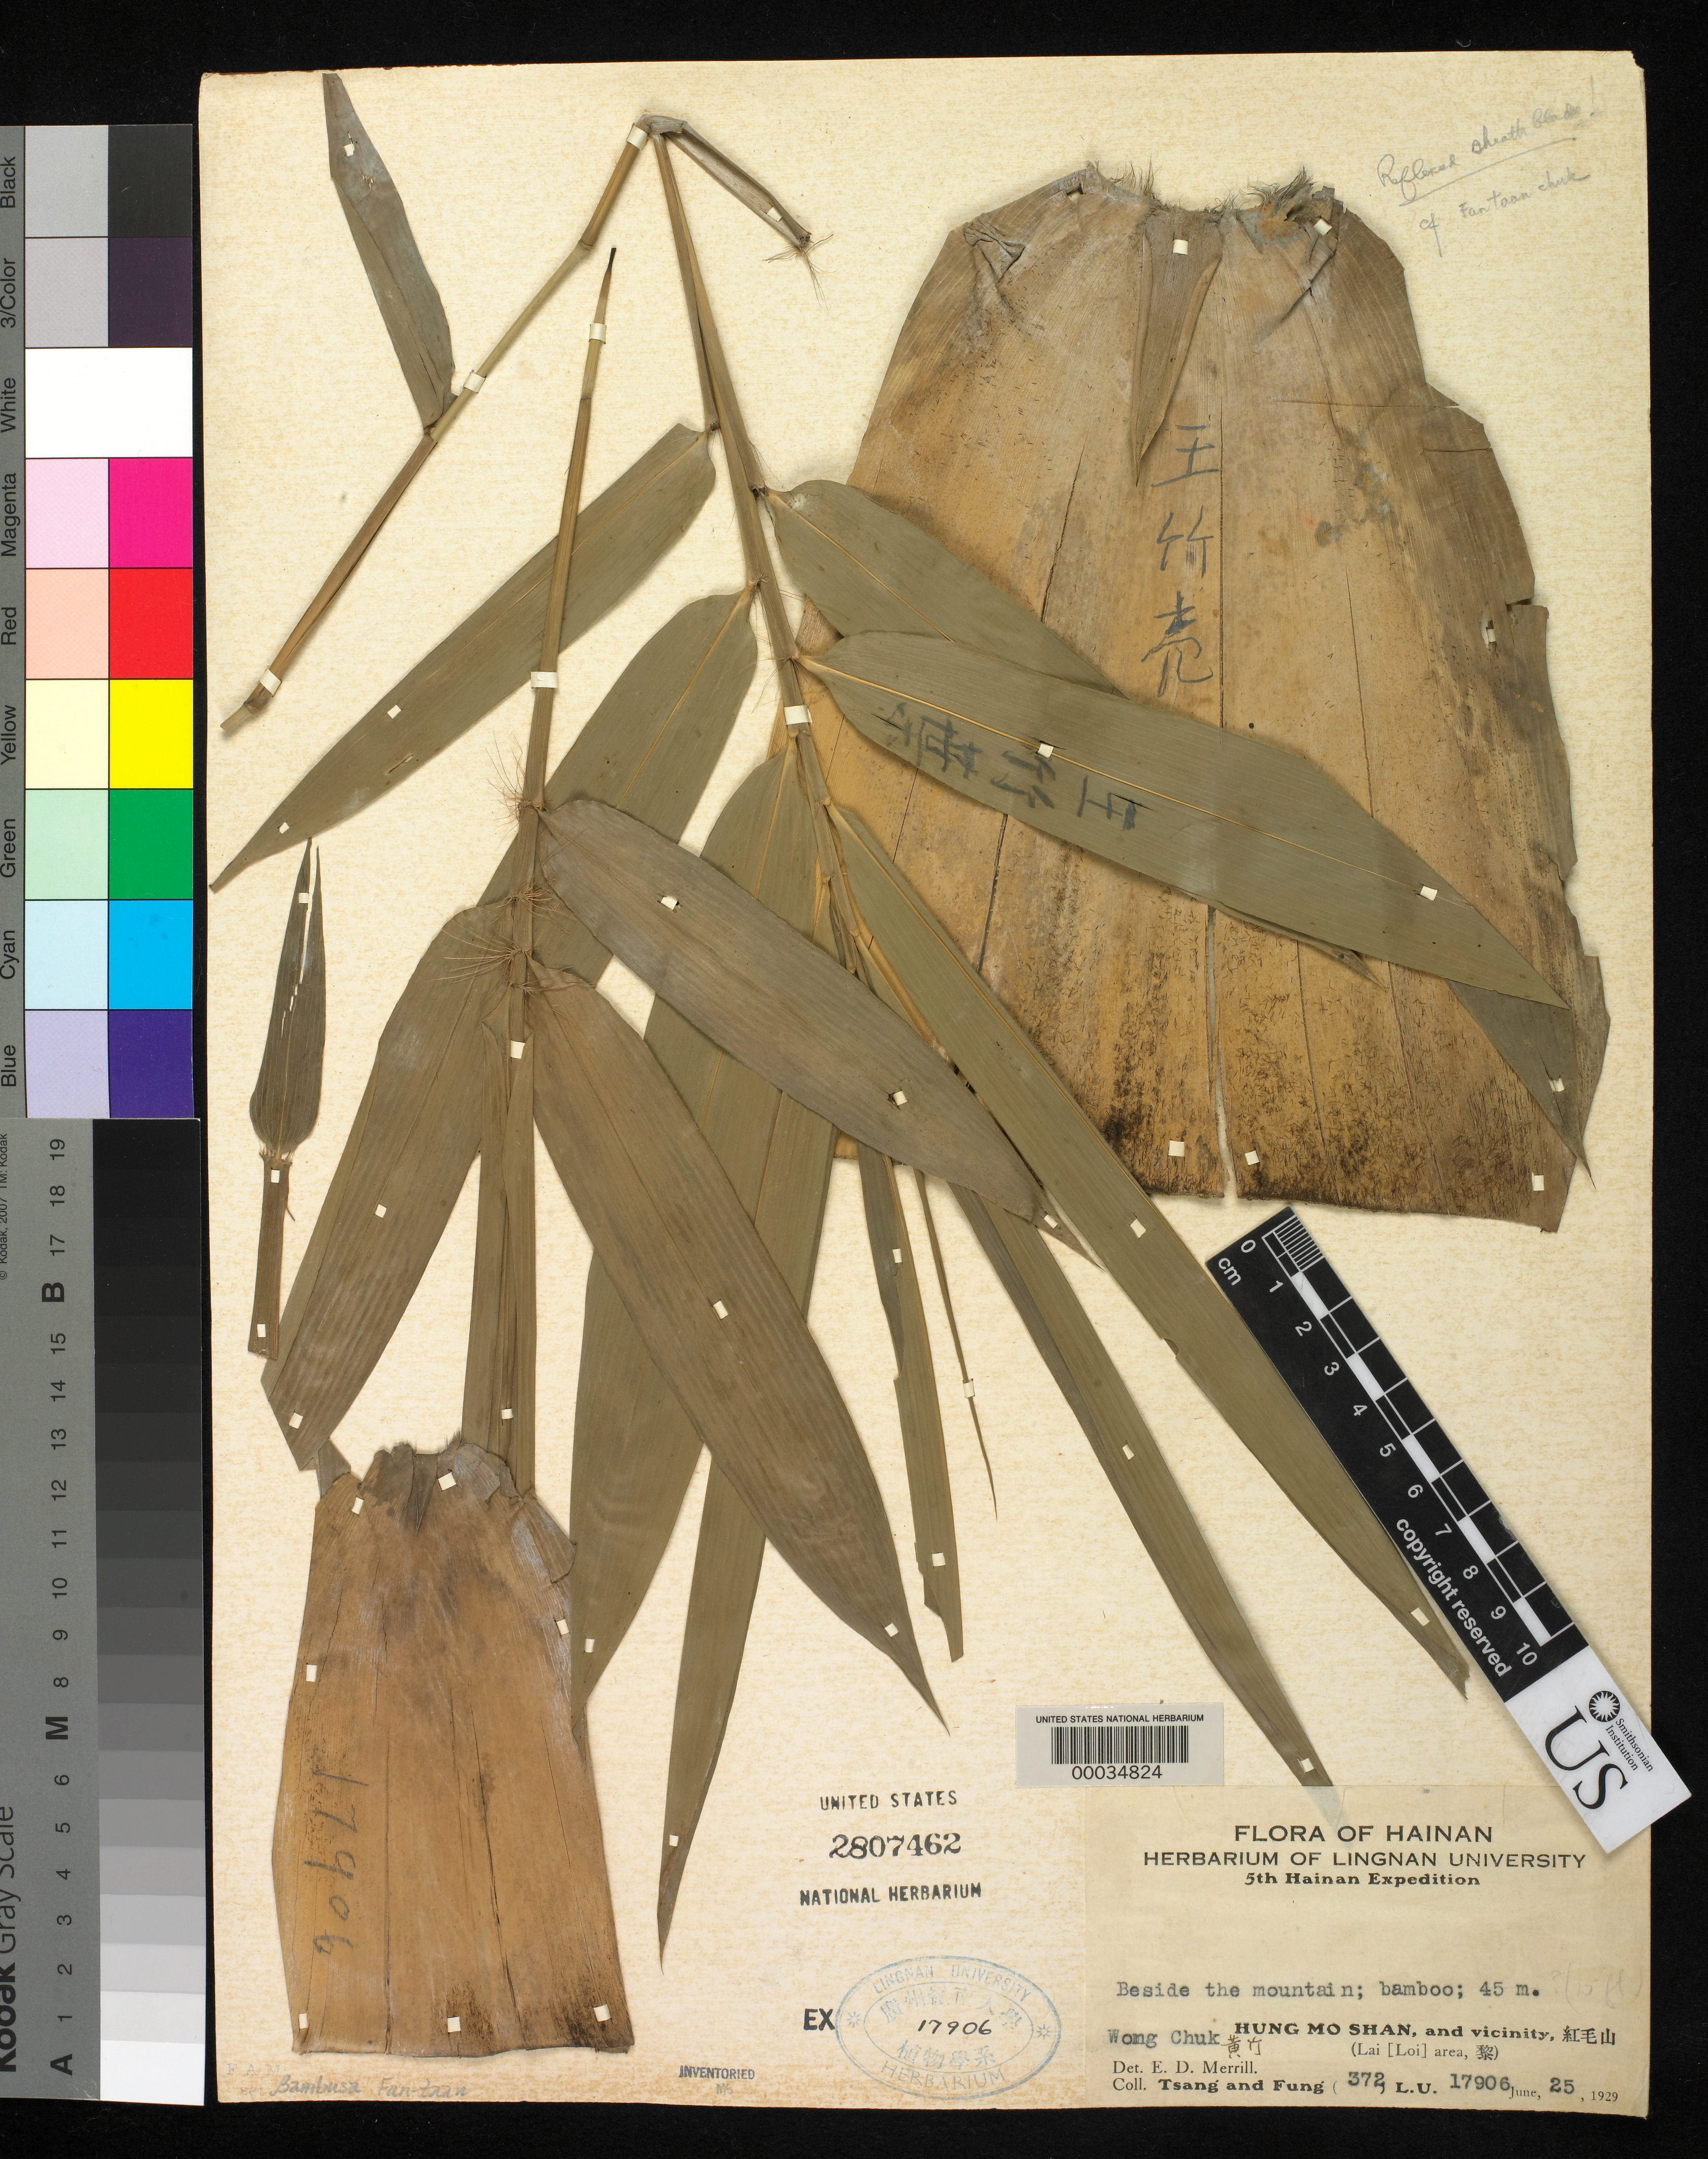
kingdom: Plantae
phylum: Tracheophyta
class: Liliopsida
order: Poales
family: Poaceae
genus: Bambusa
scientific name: Bambusa fan-taan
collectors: W. T. Tsang & H. L. Fung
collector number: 372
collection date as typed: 25 Jun 1929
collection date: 1929-06-25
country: China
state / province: Guangdong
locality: Hung mo shan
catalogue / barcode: US 2807462